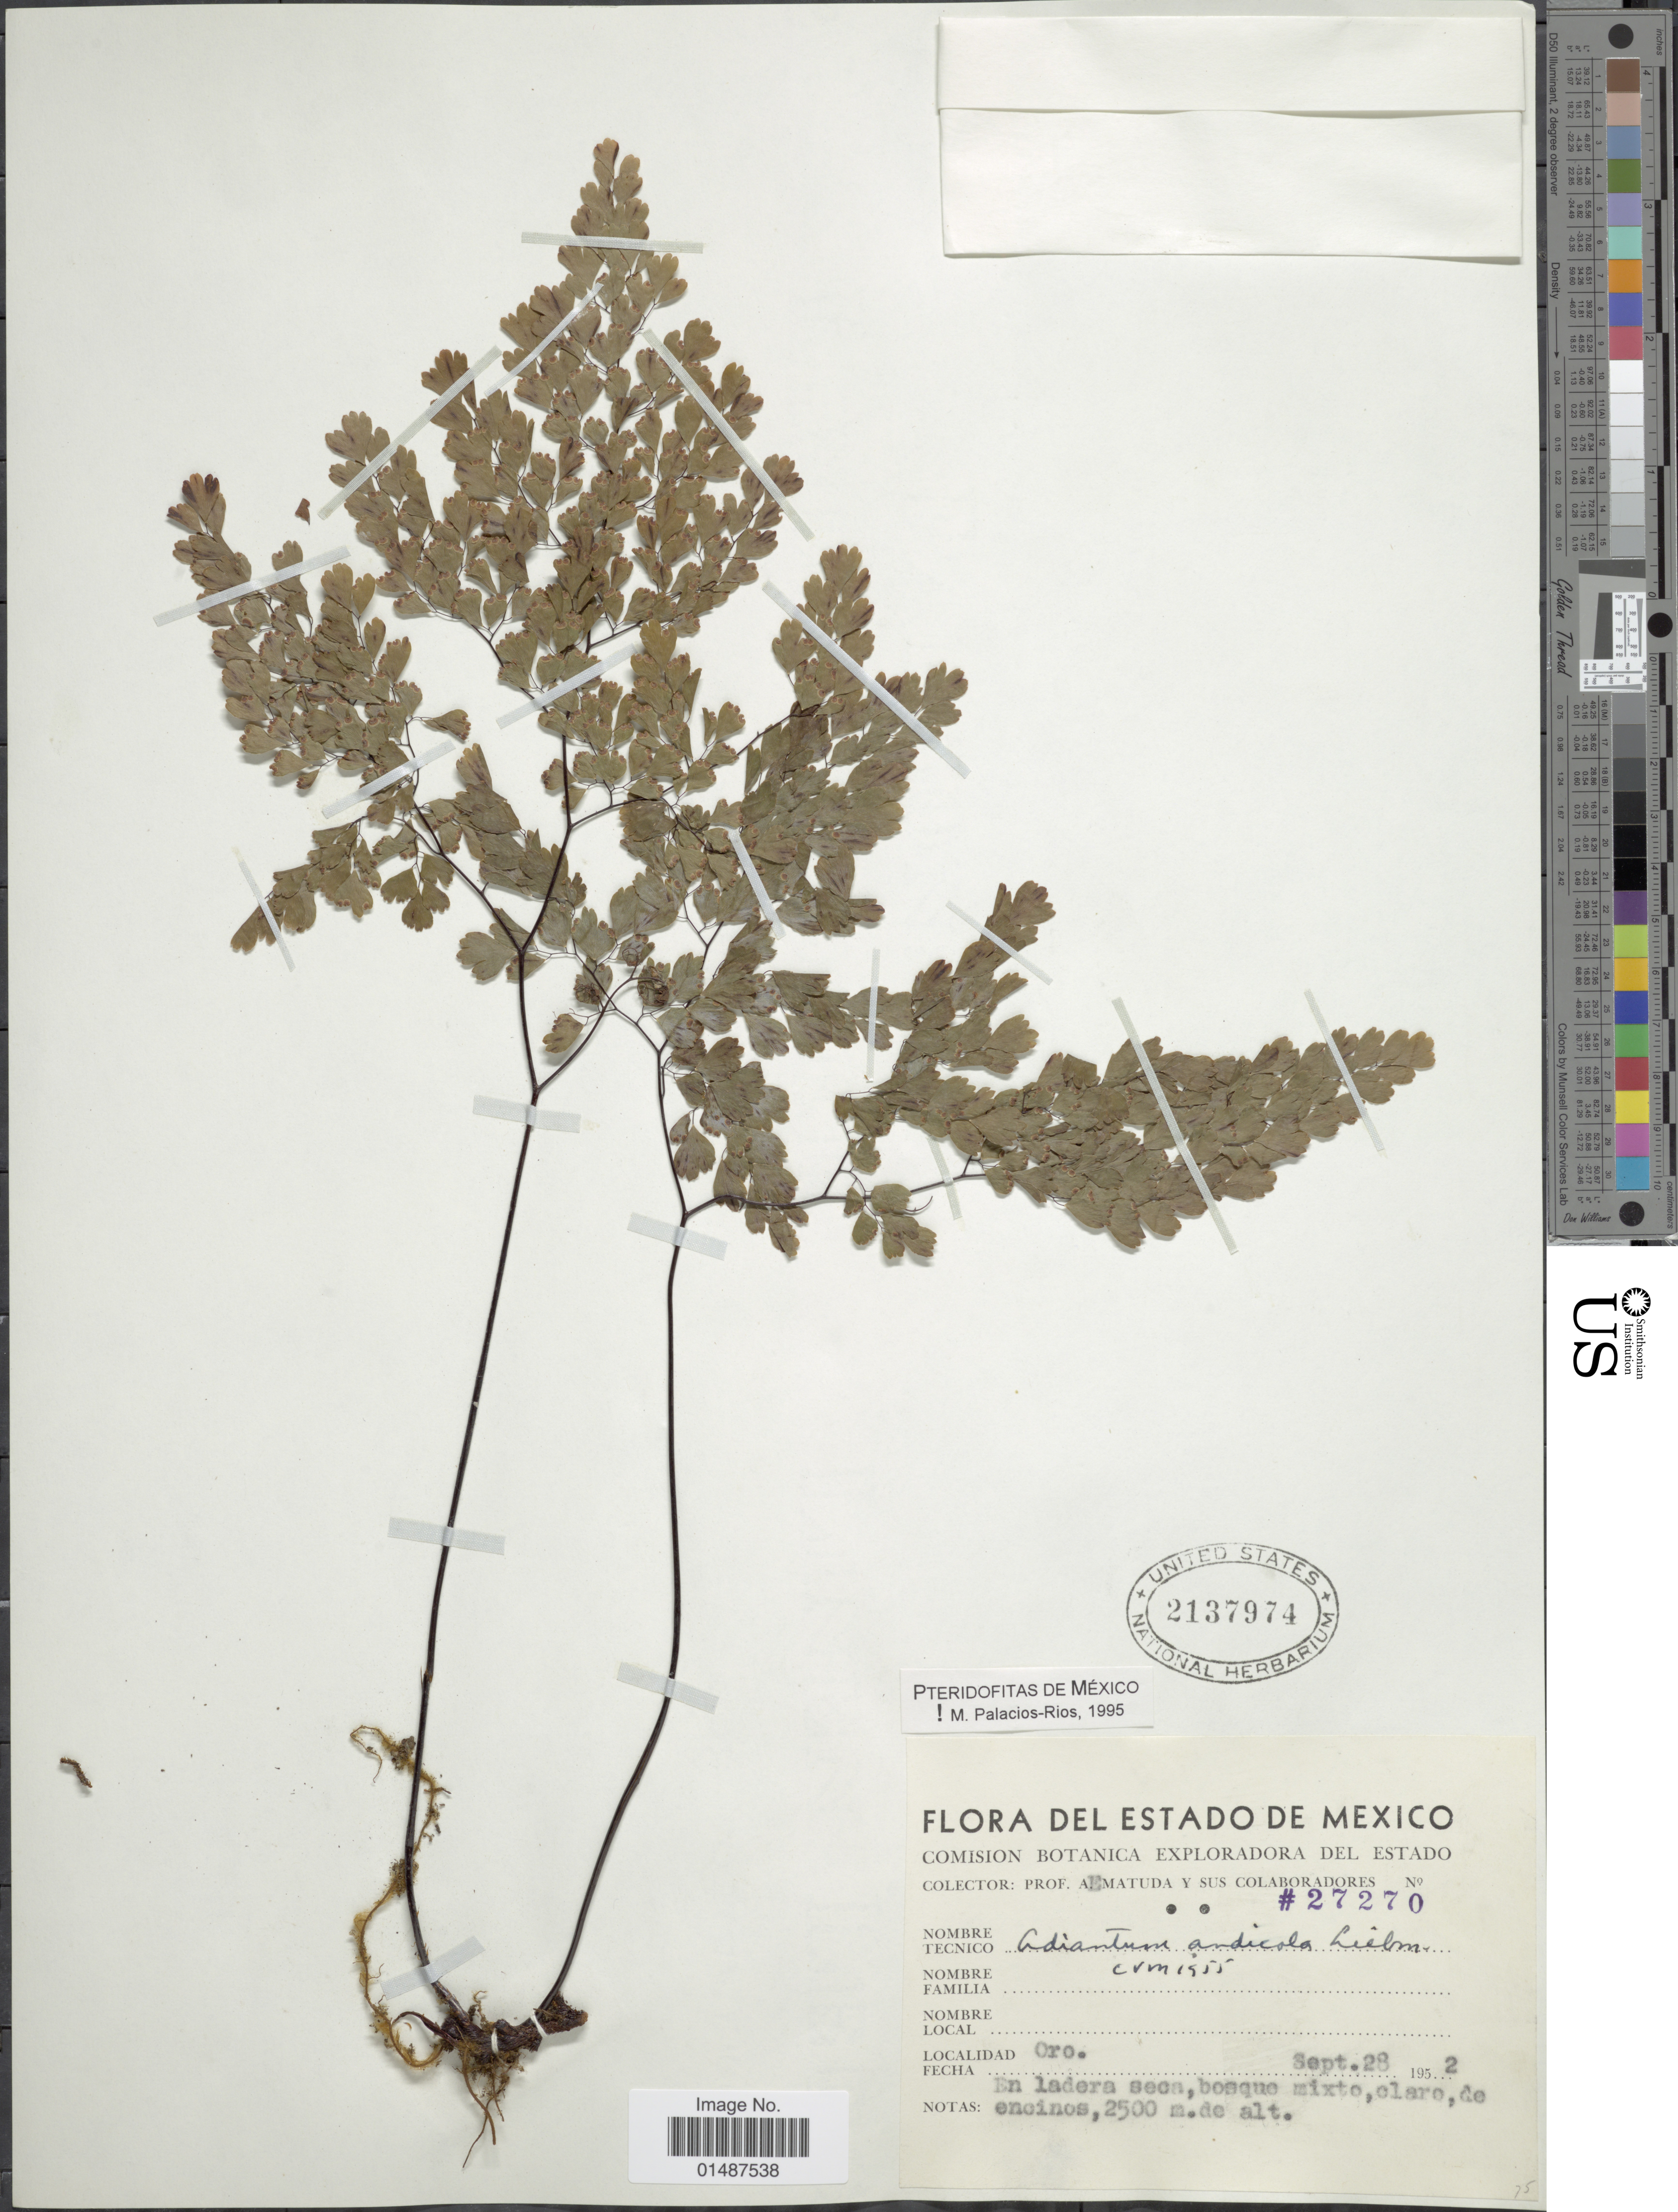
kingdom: Plantae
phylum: Tracheophyta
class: Polypodiopsida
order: Polypodiales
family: Pteridaceae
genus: Adiantum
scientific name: Adiantum andicola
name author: Liebm.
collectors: E. Matuda & Sus Colaboradores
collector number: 27270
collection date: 1952-09-28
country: Mexico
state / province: México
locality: Oro, En ladera seca, bosque mixto, claro, de encinos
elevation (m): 2500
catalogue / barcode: US 2137974